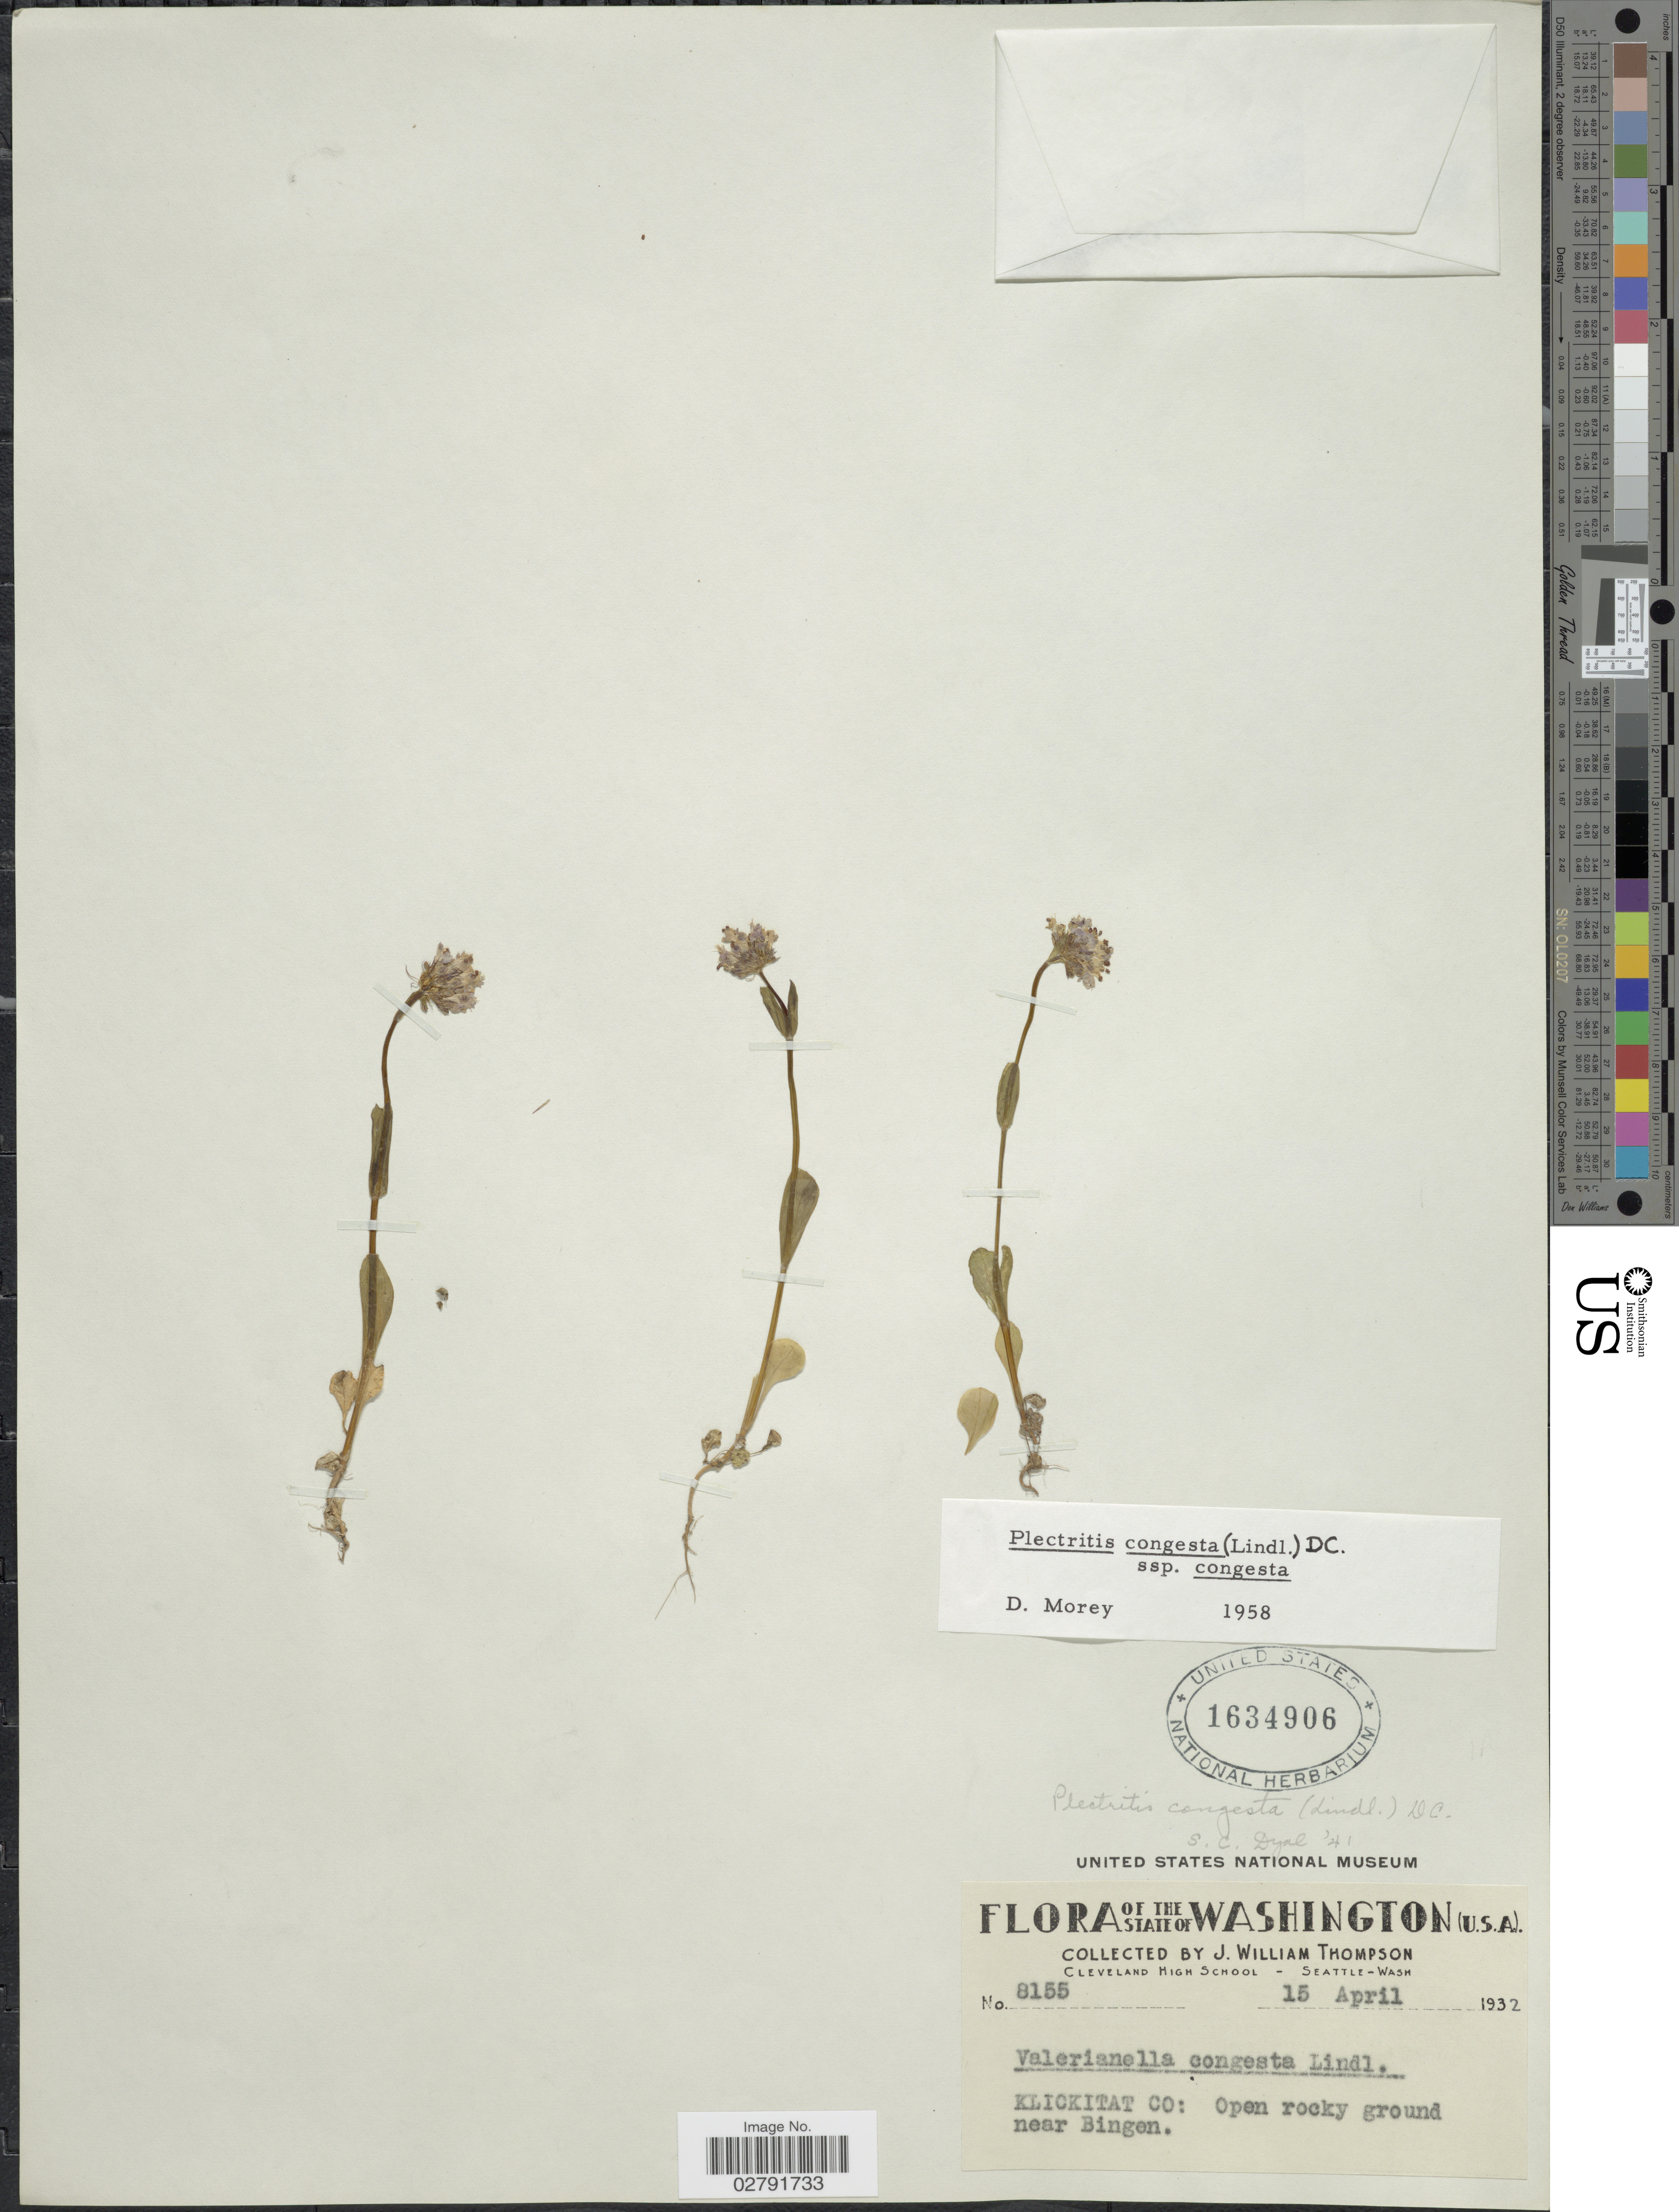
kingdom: Plantae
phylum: Tracheophyta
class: Magnoliopsida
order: Dipsacales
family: Caprifoliaceae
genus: Plectritis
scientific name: Plectritis congesta subsp. congesta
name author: (Lindl.) DC.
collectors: J. W. Thompson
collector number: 8155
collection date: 1932-04-15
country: United States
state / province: Washington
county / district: Klickitat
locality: Klickitat Co: Open rocky ground near Bingen.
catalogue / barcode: US 1634906